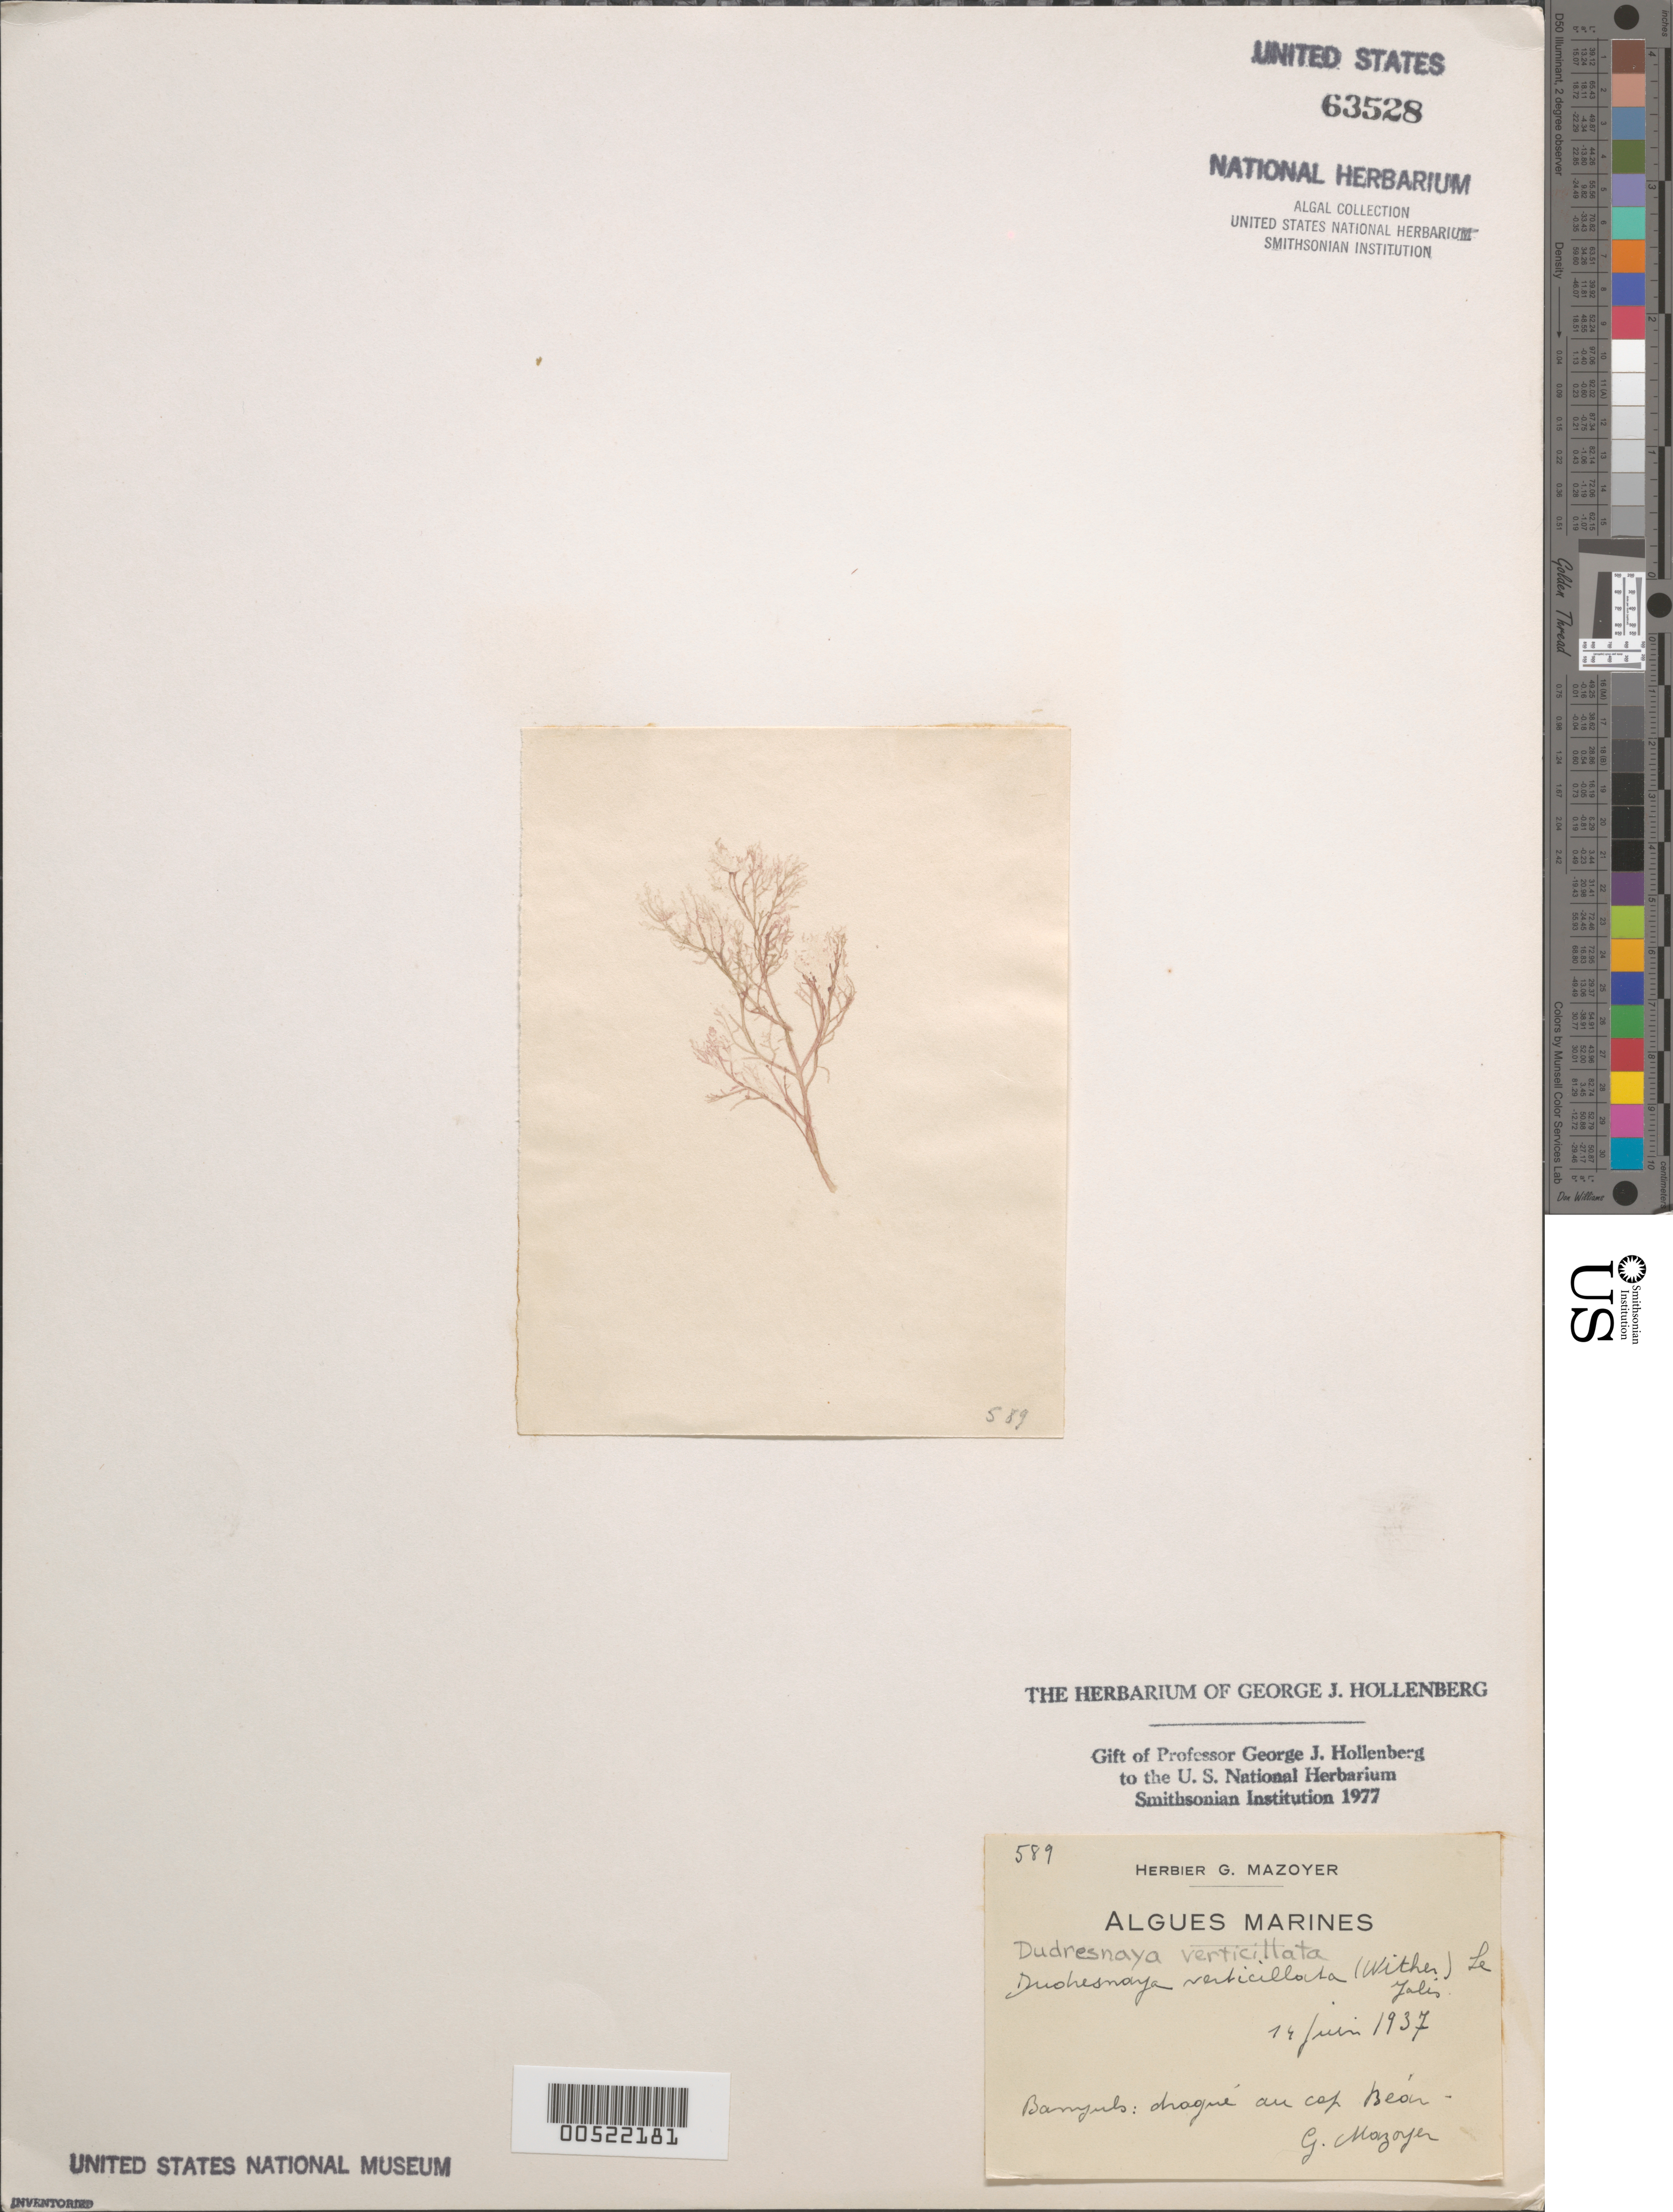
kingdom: Plantae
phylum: Rhodophyta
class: Florideophyceae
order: Gigartinales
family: Dumontiaceae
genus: Dudresnaya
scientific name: Dudresnaya verticillata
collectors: G. Feldman-Mazoyer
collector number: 589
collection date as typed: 14 Jun 1937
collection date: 1937-06-14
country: France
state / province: Occitanie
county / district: Pyrénées-Orientales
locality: Cap Bear, Banyuls-sur-Mer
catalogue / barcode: US 63528